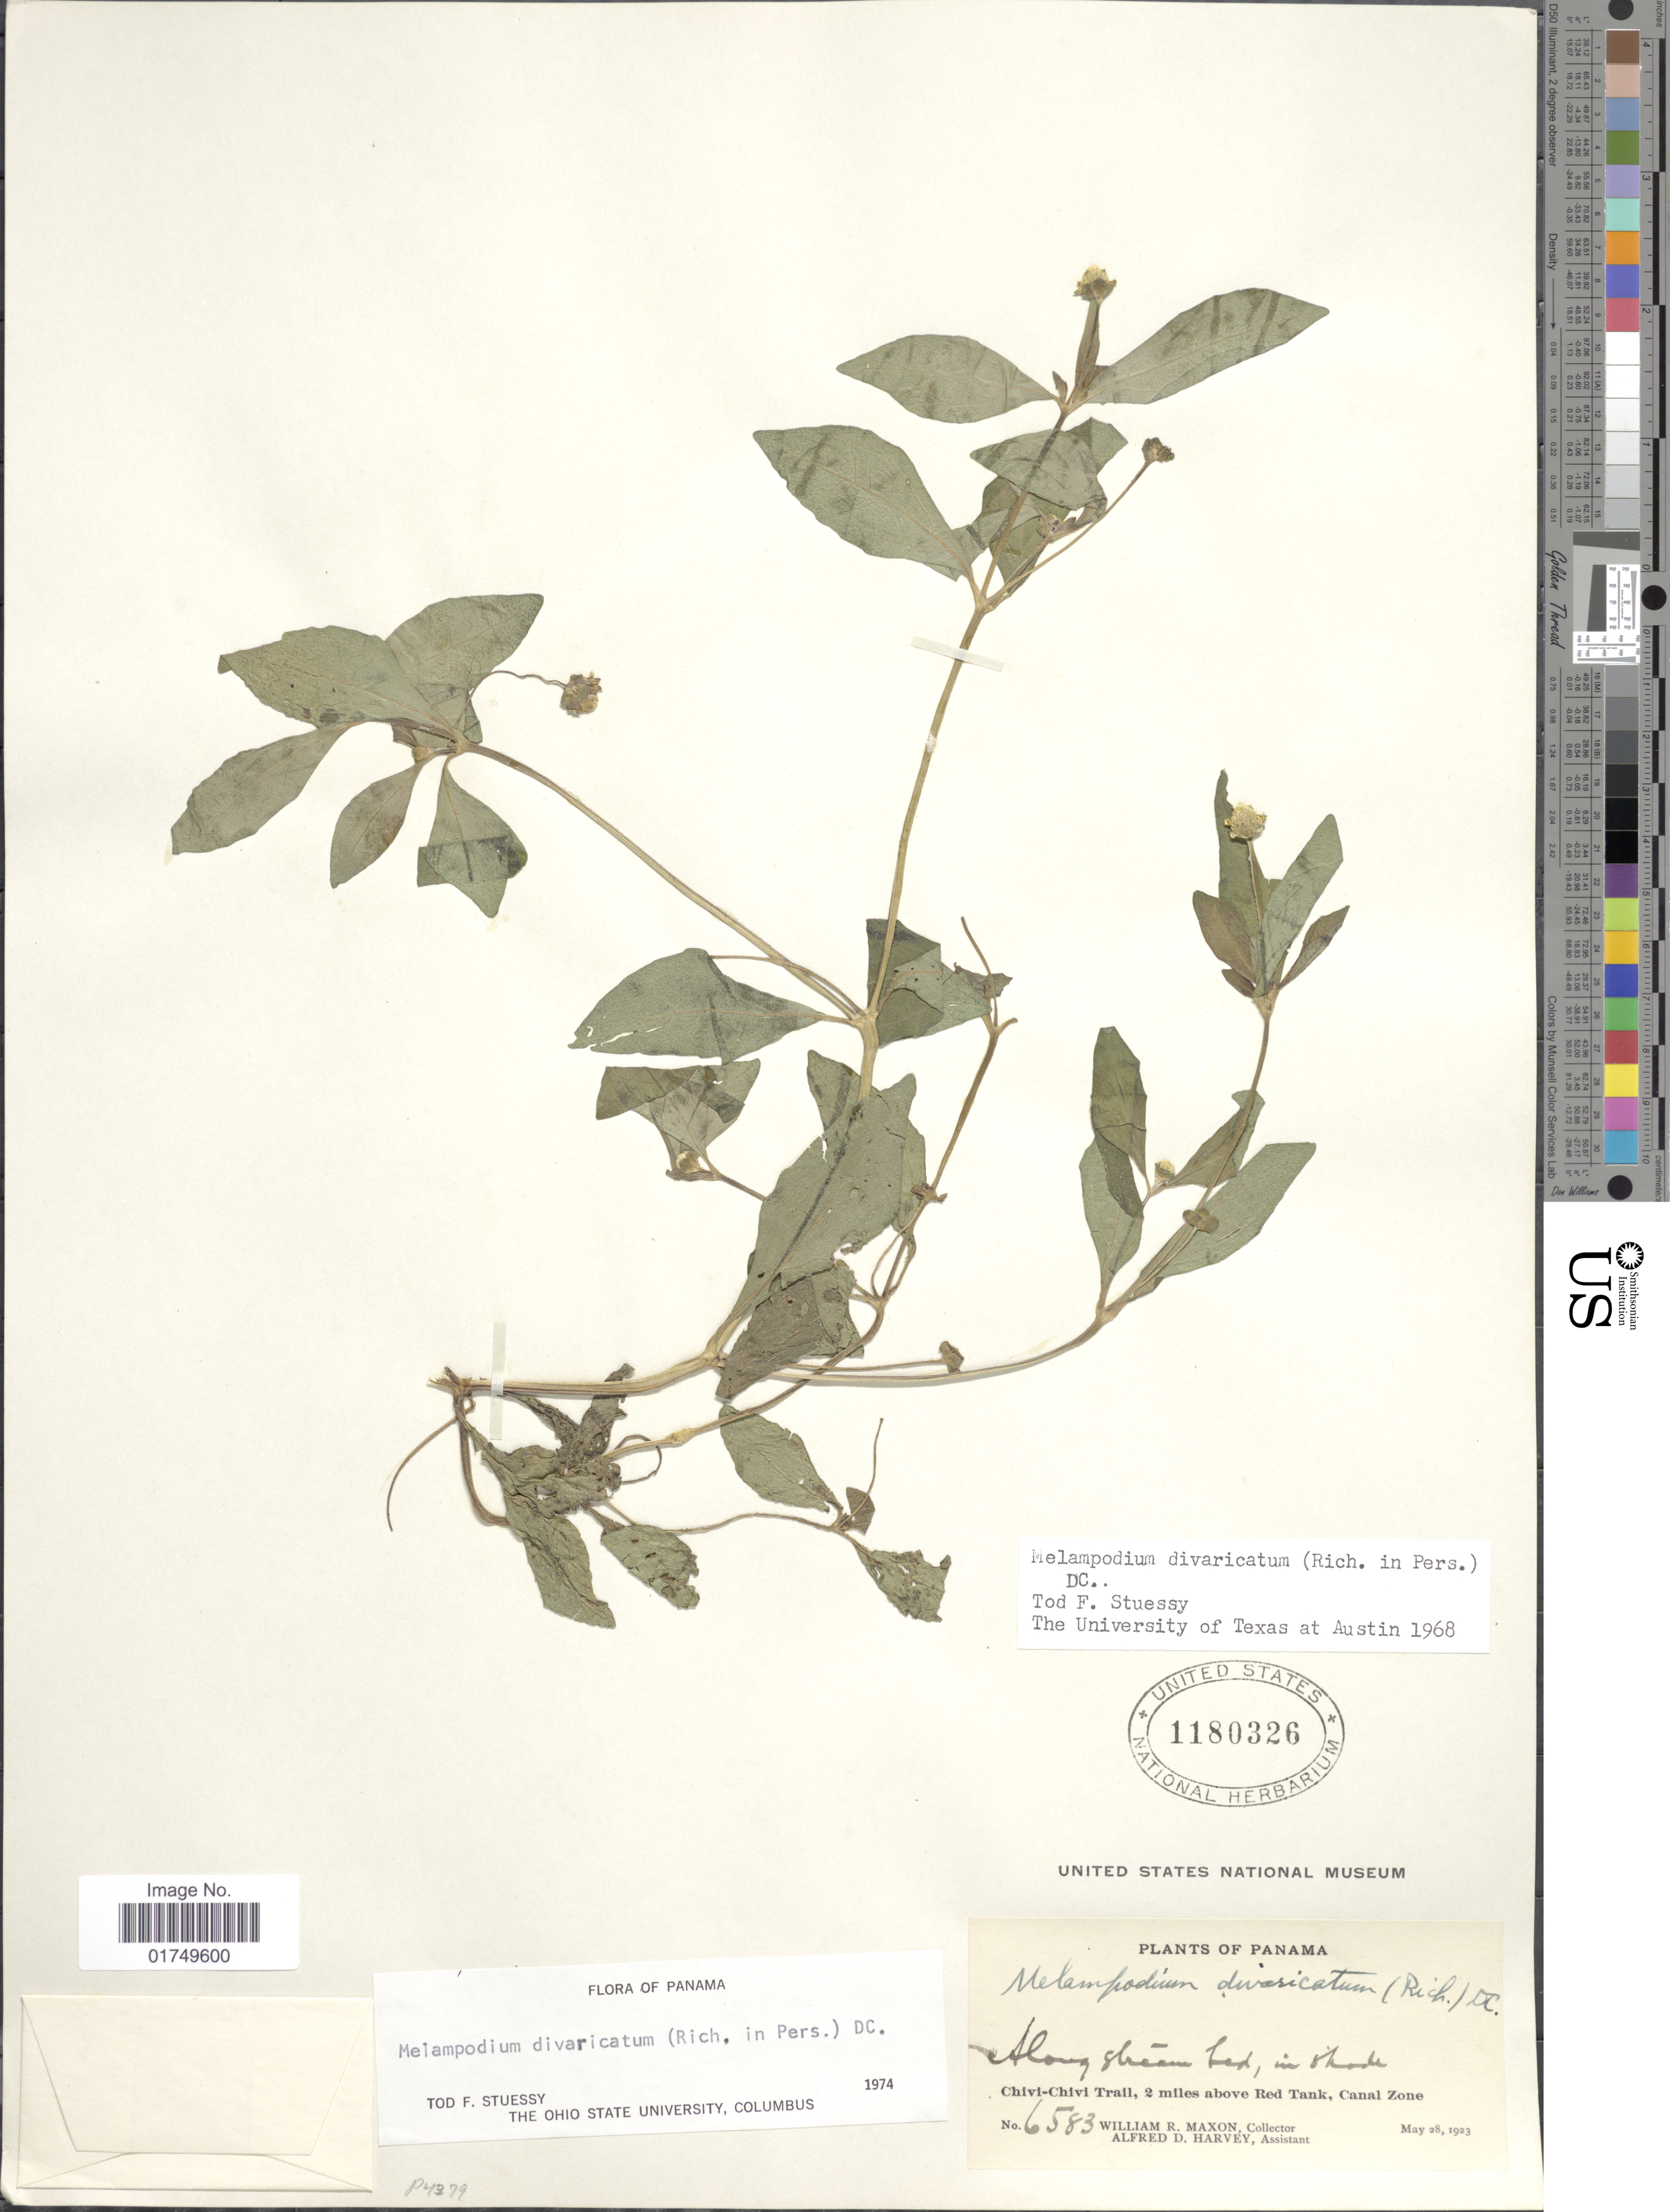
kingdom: Plantae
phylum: Tracheophyta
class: Magnoliopsida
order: Asterales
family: Asteraceae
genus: Melampodium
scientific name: Melampodium divaricatum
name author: (Rich.) DC.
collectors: W. R. Maxon & A. D. Harvey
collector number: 6583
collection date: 1923-05-28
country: Panama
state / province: Colón / Panamá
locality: Canal Zone, Chivi-Chivi Trail, 2 miles above Red Tank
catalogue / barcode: US 1180326